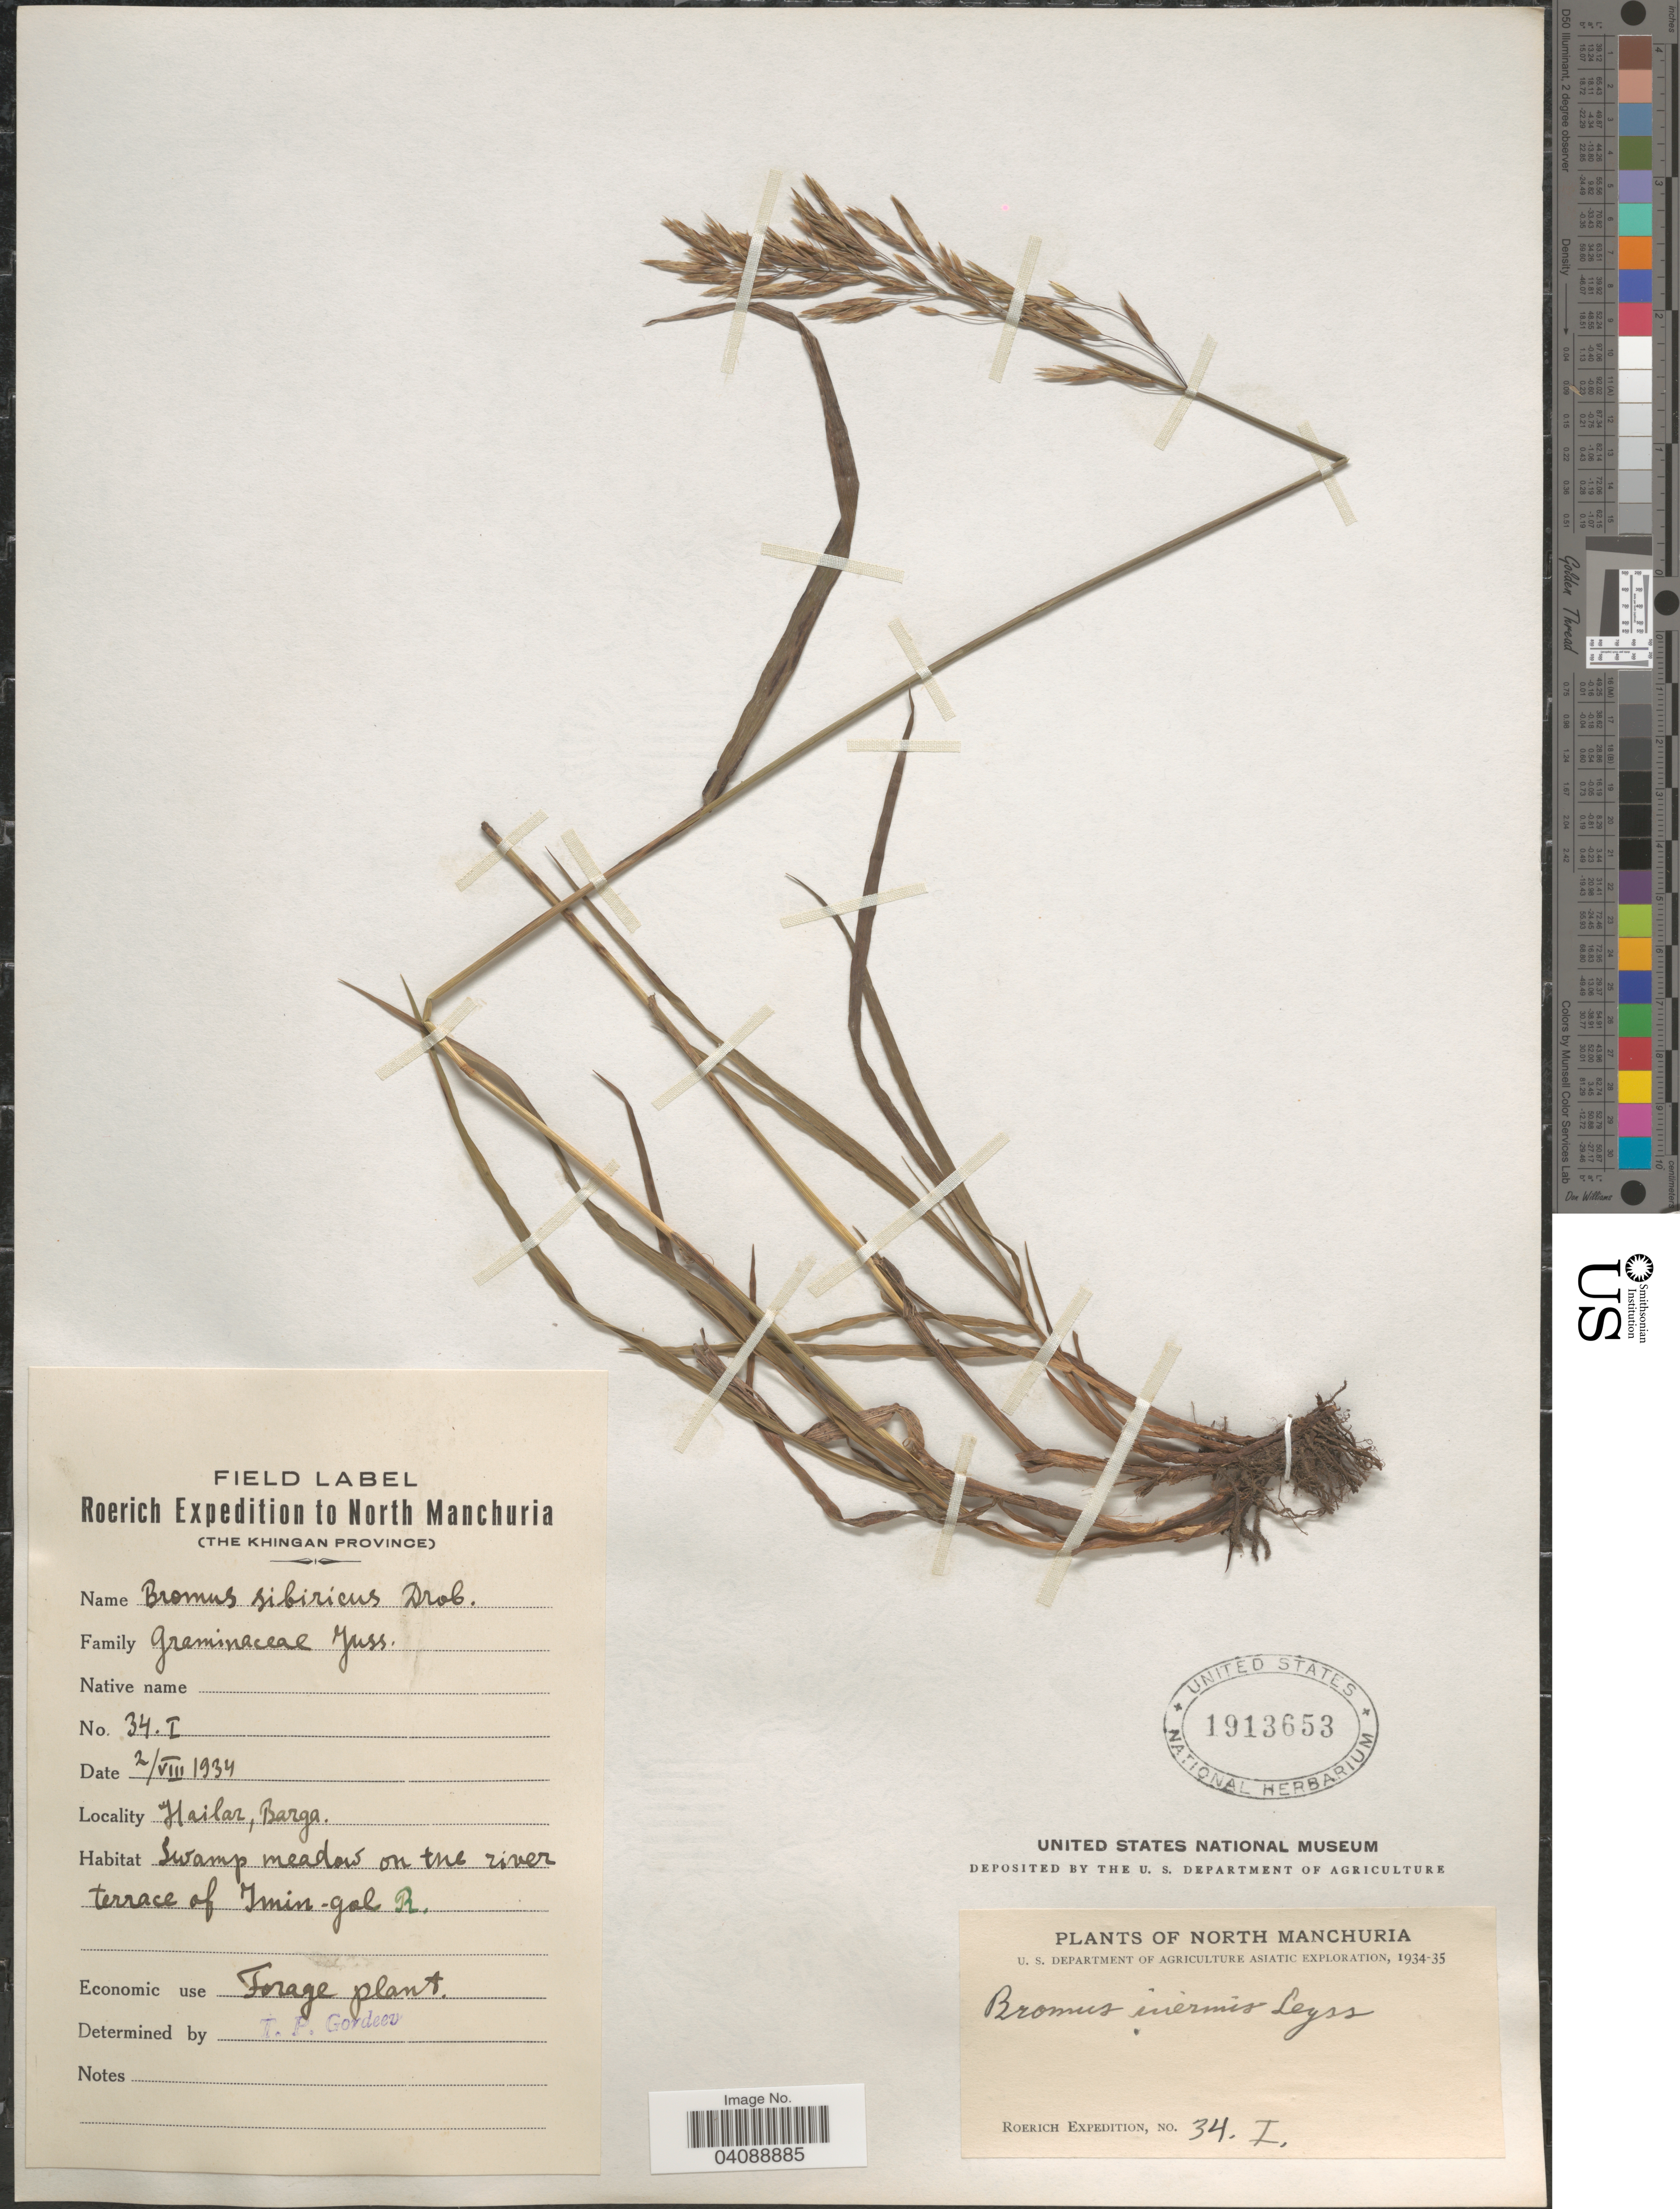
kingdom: Plantae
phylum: Tracheophyta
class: Liliopsida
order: Poales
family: Poaceae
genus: Bromus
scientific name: Bromus inermis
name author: Leyss.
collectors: Roerich Expedition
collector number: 34I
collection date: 1934-08-02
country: China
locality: North Manchuria. (The Khingan Province). Hailar, Barga. Swamp meadow on the river terrace of Imin-gal R. U.S. Department of Agriculture Asiatic Exploration, 1934-35.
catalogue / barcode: US 1913653